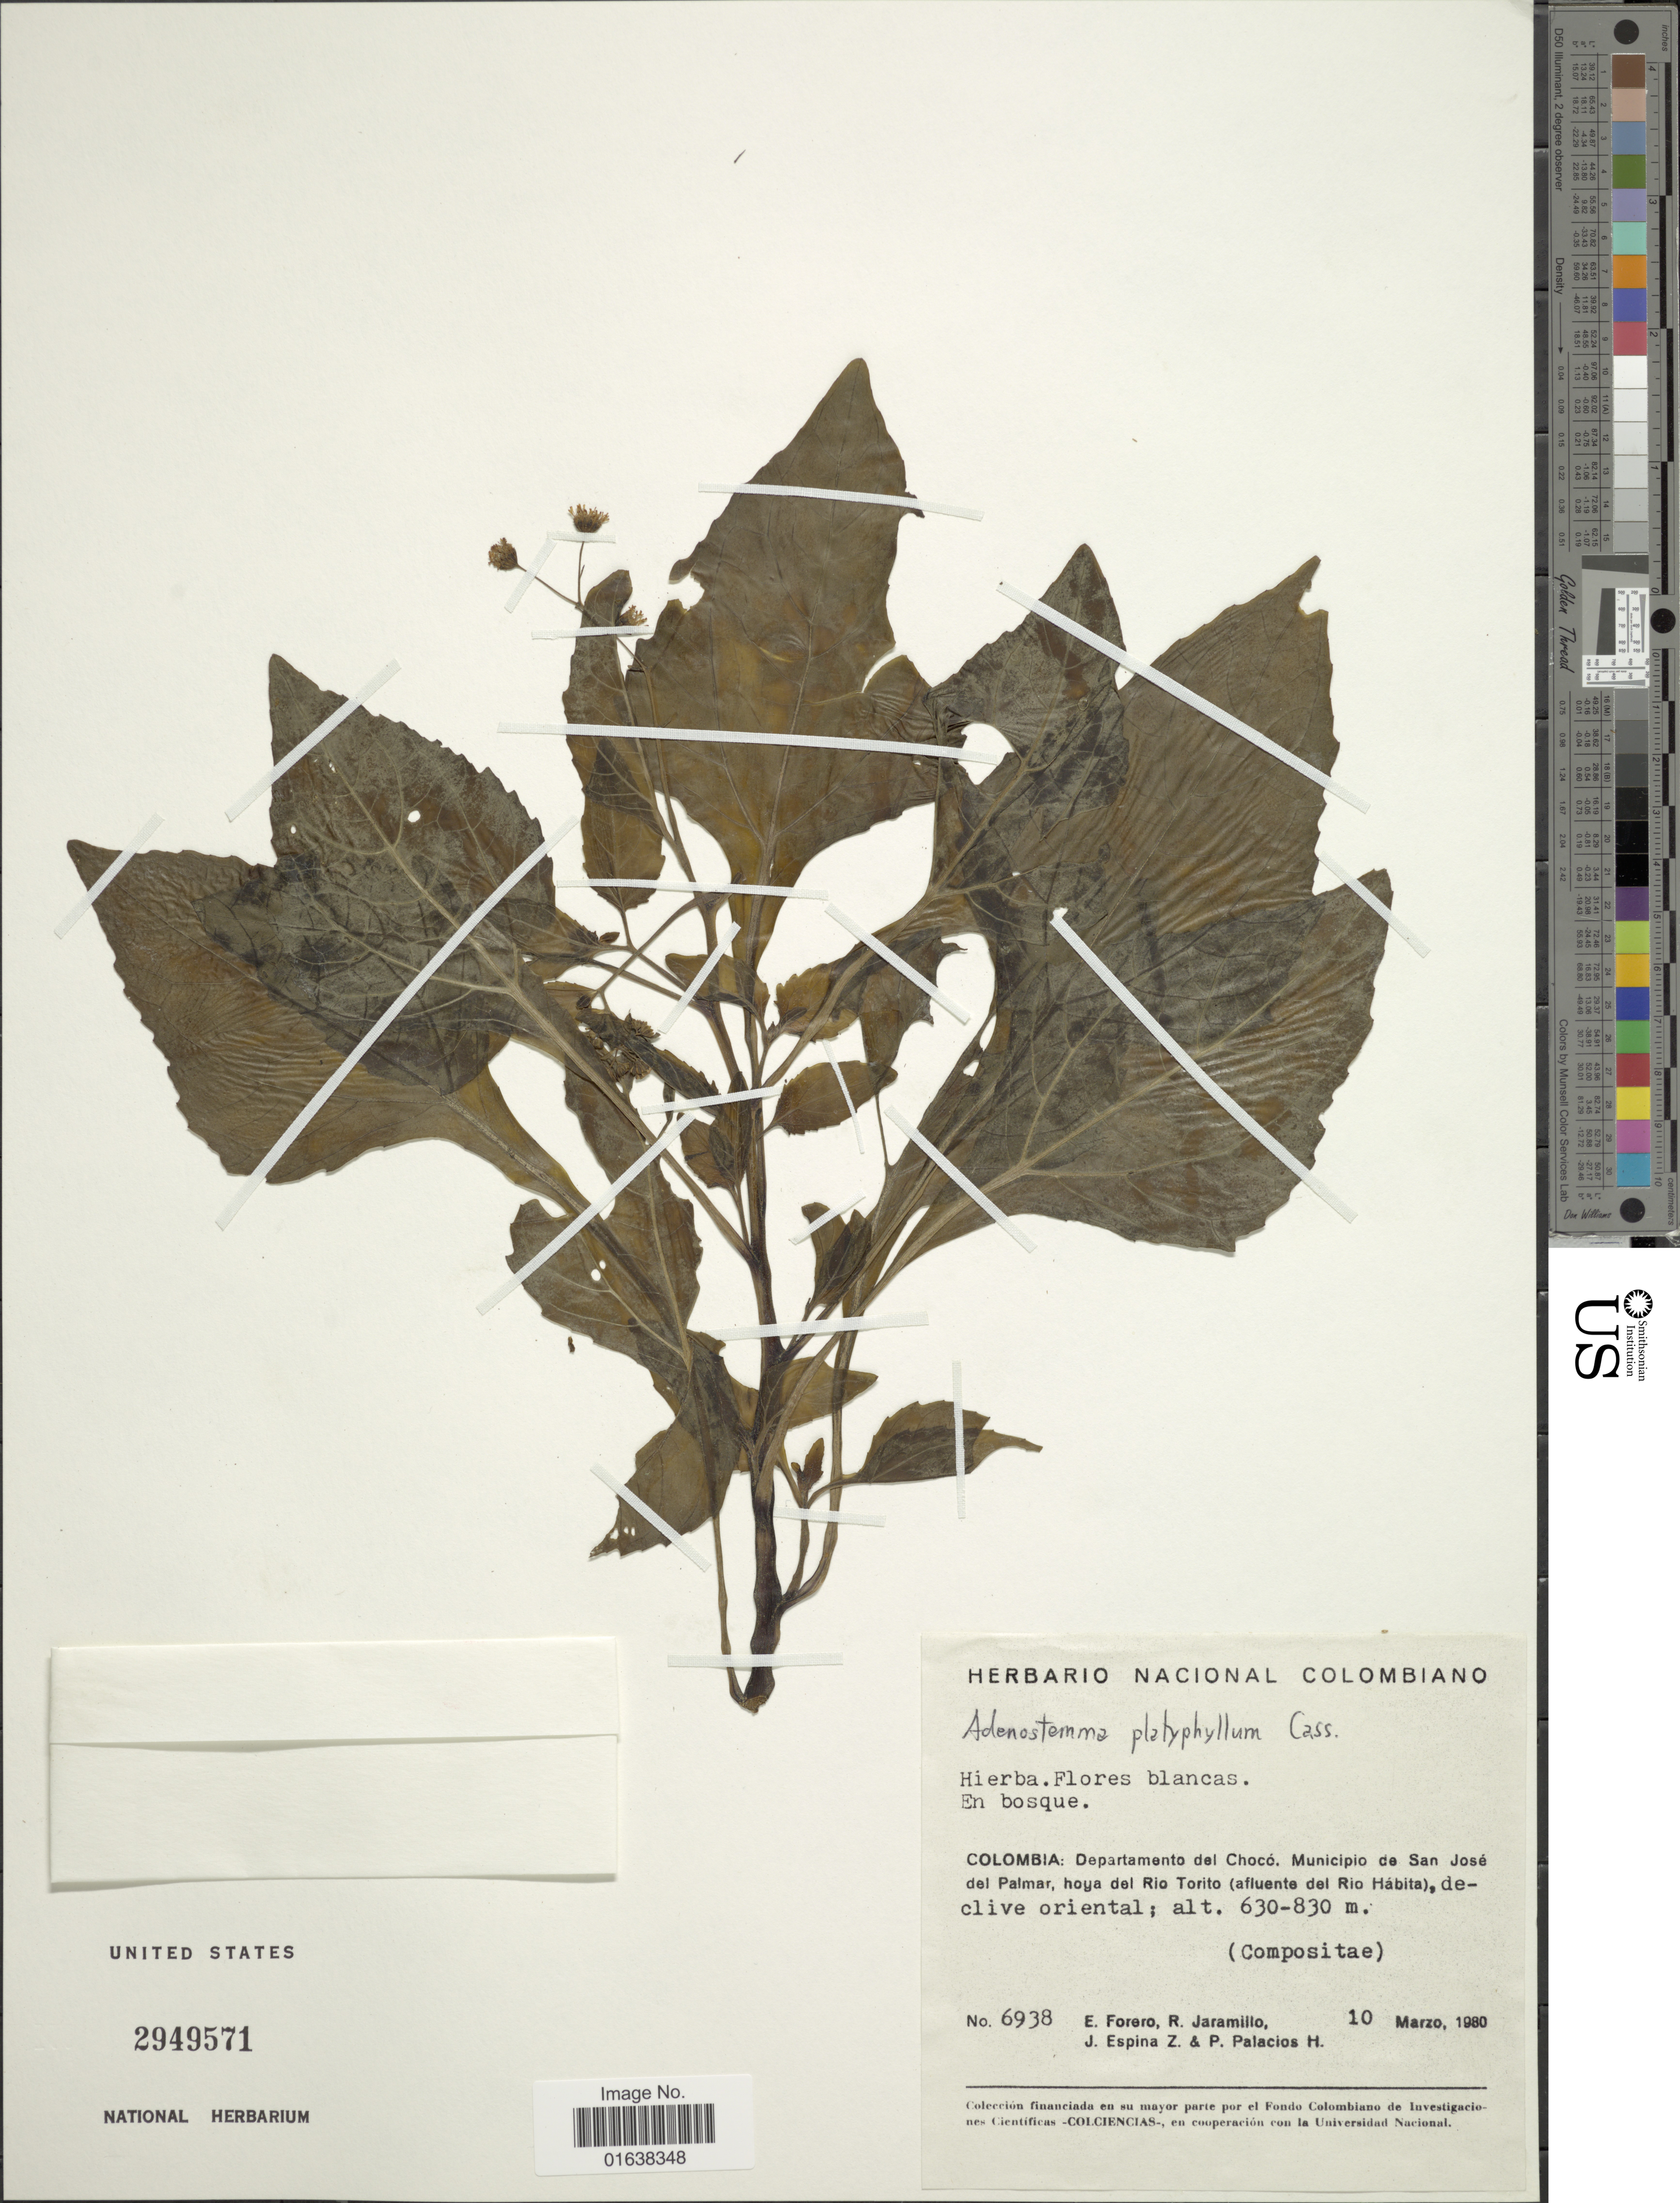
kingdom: Plantae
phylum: Tracheophyta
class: Magnoliopsida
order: Asterales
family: Asteraceae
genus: Adenostemma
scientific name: Adenostemma platyphyllum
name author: Cass.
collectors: E. Forero, R. Jaramillo M., J. Espina Z. & P. Palacios H.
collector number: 6938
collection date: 1980-03-10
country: Colombia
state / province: Chocó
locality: Colombia: Departamento del Chocó. Municipio de San Jose del Palmar, hoya del Rio Torito (afluente del Rio Habita)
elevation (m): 630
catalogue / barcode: US 2949571